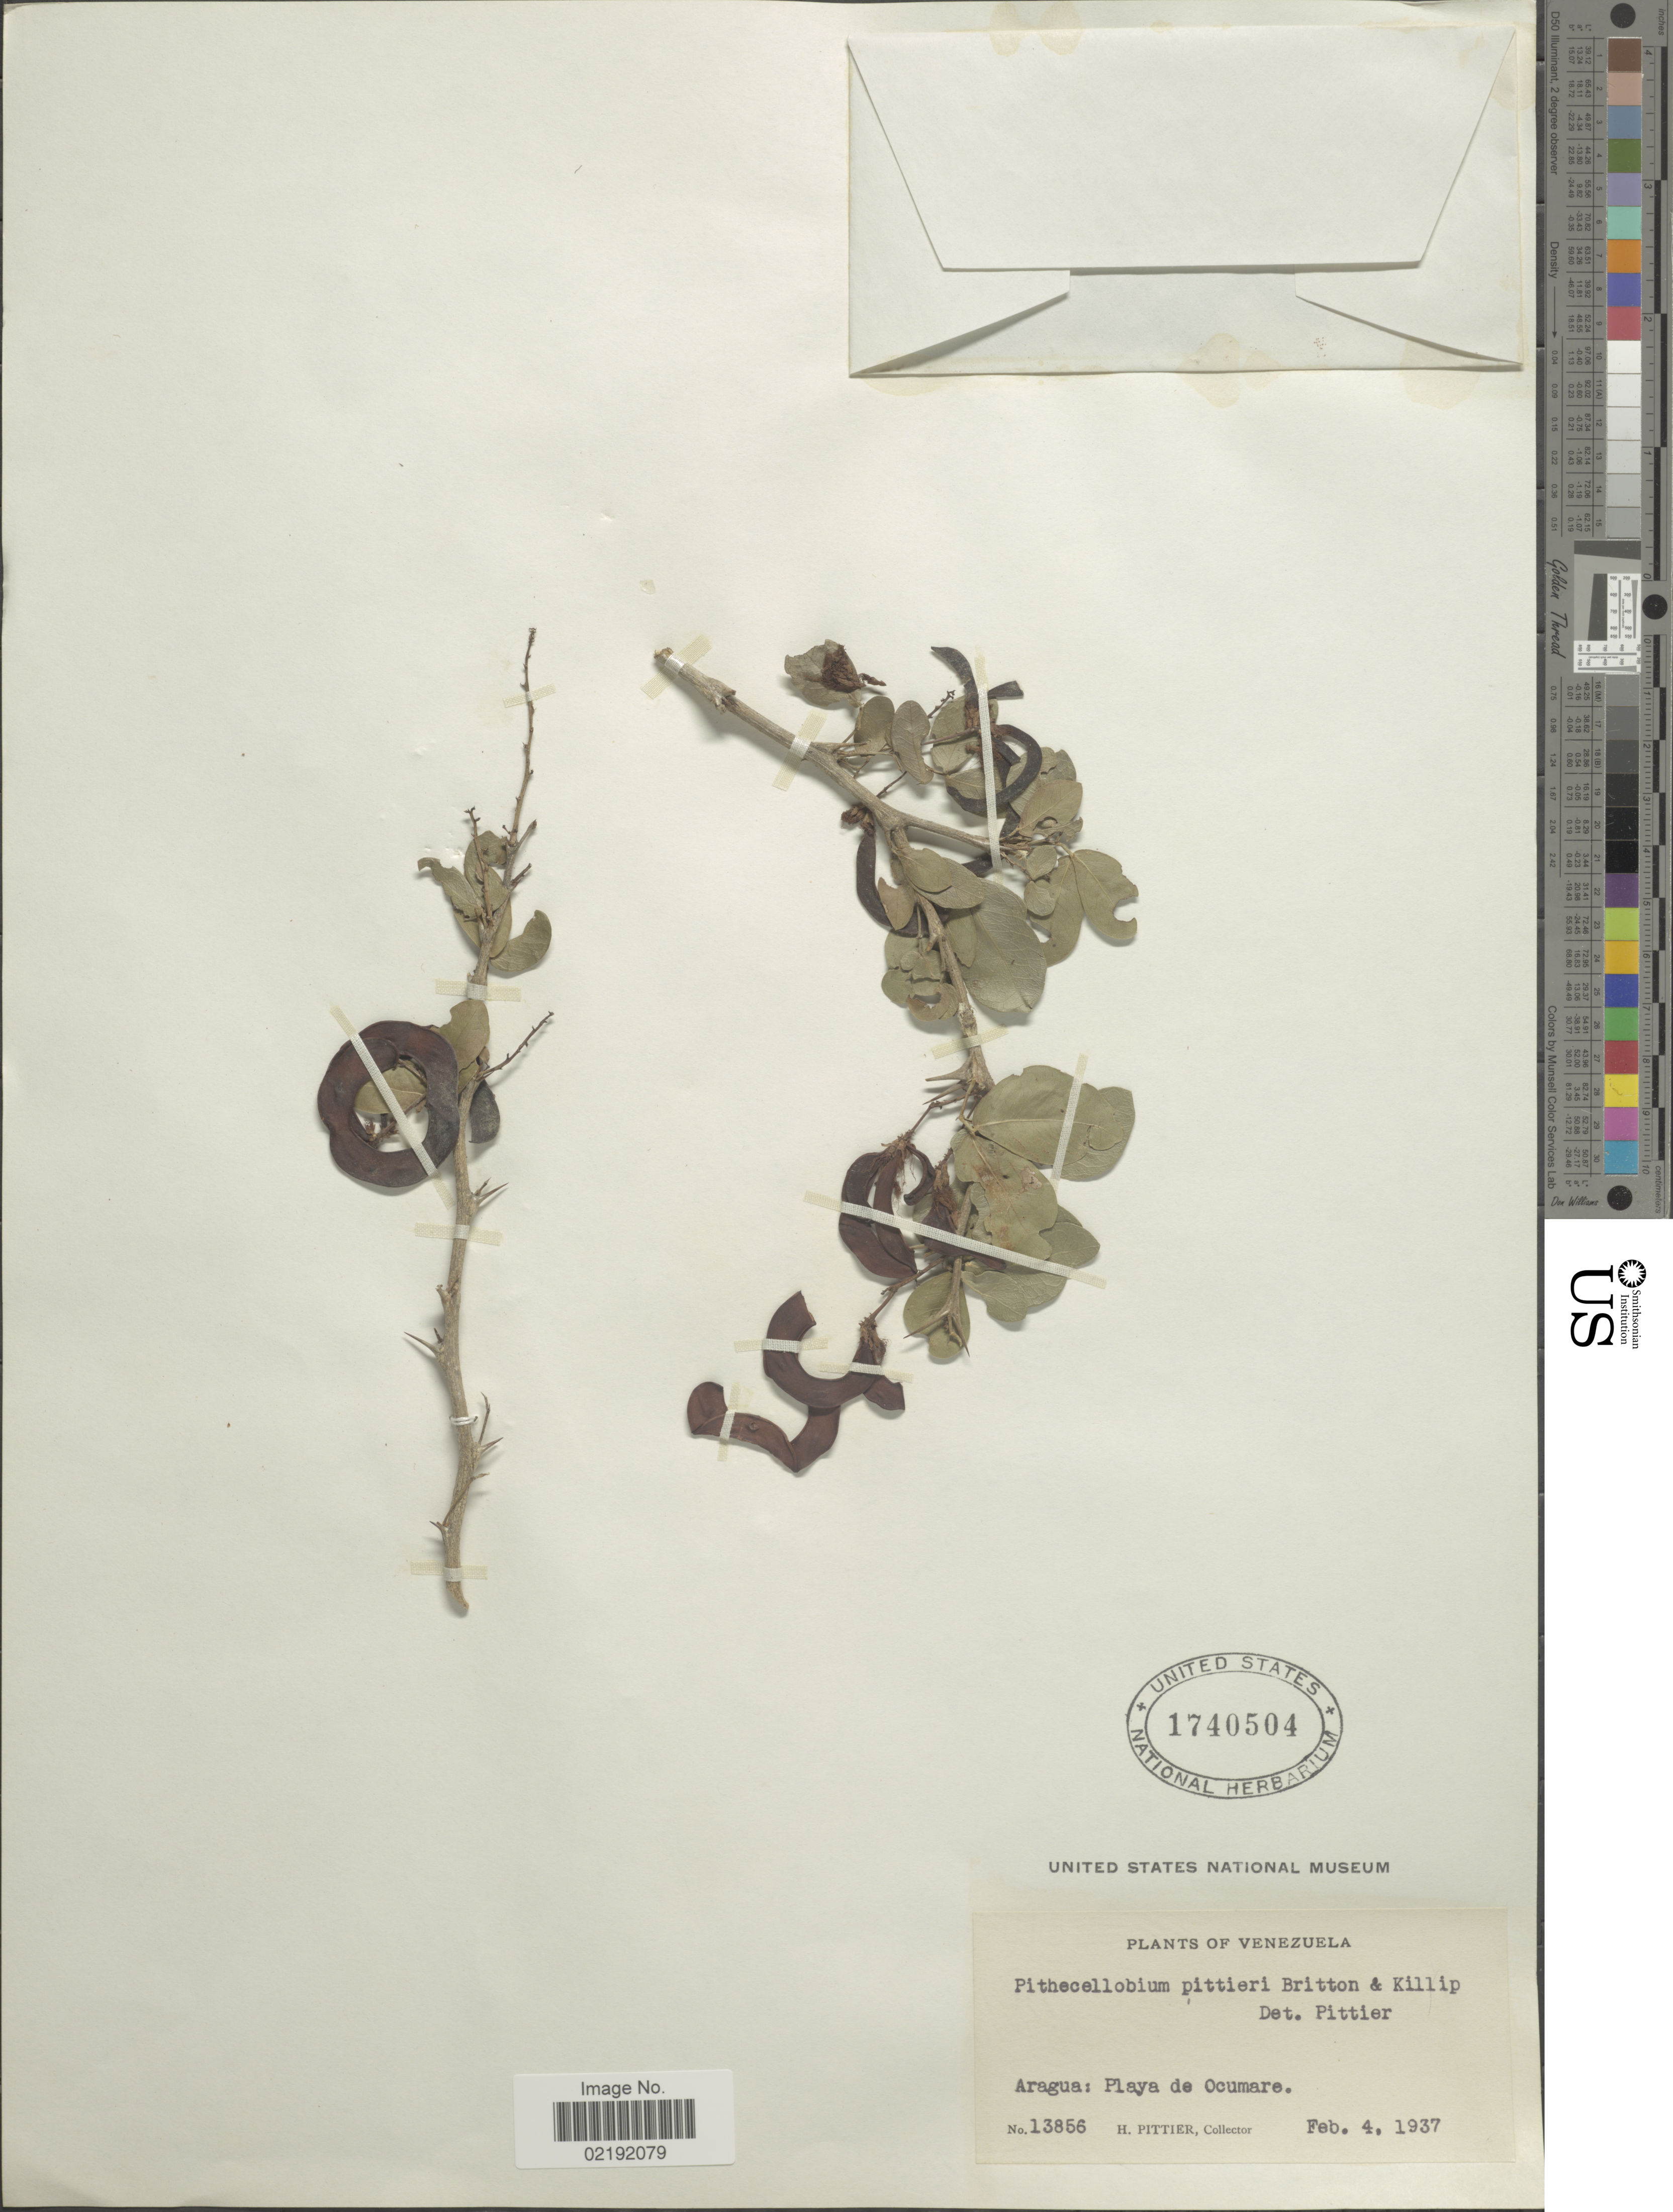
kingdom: Plantae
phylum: Tracheophyta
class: Magnoliopsida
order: Fabales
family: Fabaceae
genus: Pithecellobium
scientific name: Pithecellobium oblongum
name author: Benth.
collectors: H. F. Pittier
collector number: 13856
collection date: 1937-02-04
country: Venezuela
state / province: Aragua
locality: Aragua: Playa de Ocumare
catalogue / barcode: US 1740504